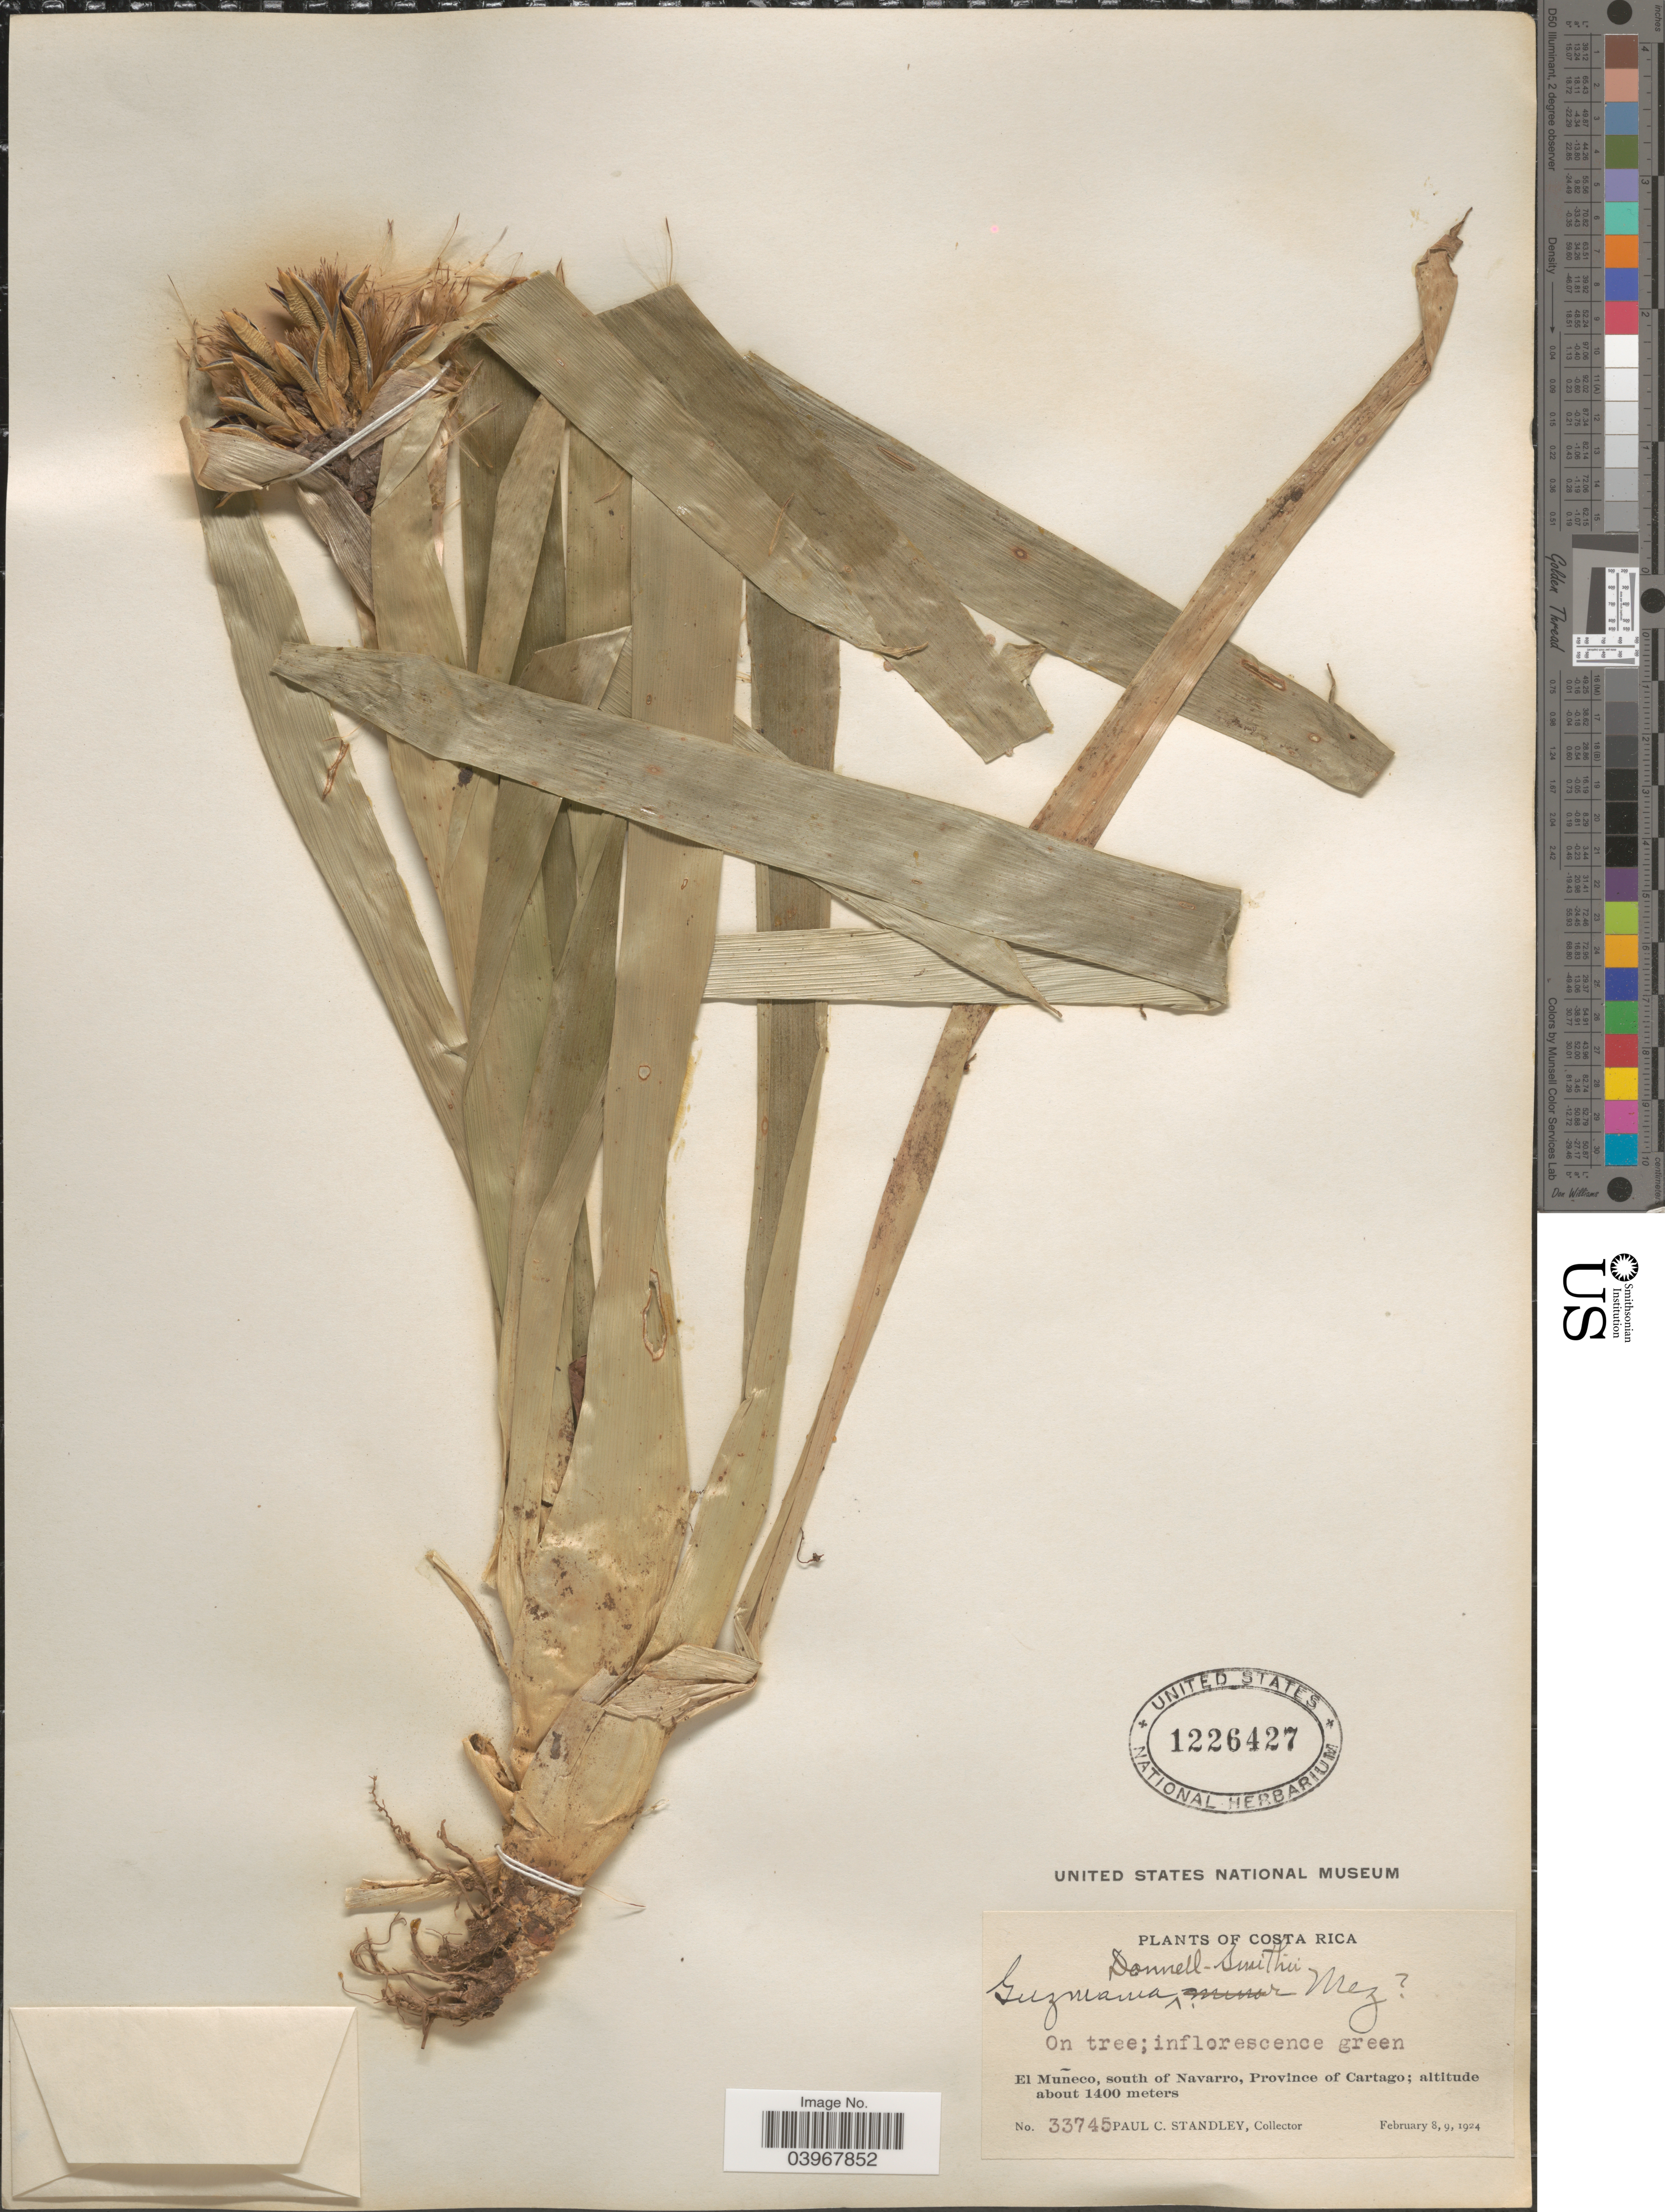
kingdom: Plantae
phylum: Tracheophyta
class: Liliopsida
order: Poales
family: Bromeliaceae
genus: Guzmania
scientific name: Guzmania donnellsmithii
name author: Mez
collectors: P. C. Standley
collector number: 33745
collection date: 1924-02-08/1924-02-09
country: Costa Rica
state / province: Cartago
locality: El Muñeco, south of Navarro.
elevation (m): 1400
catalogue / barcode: US 1226427